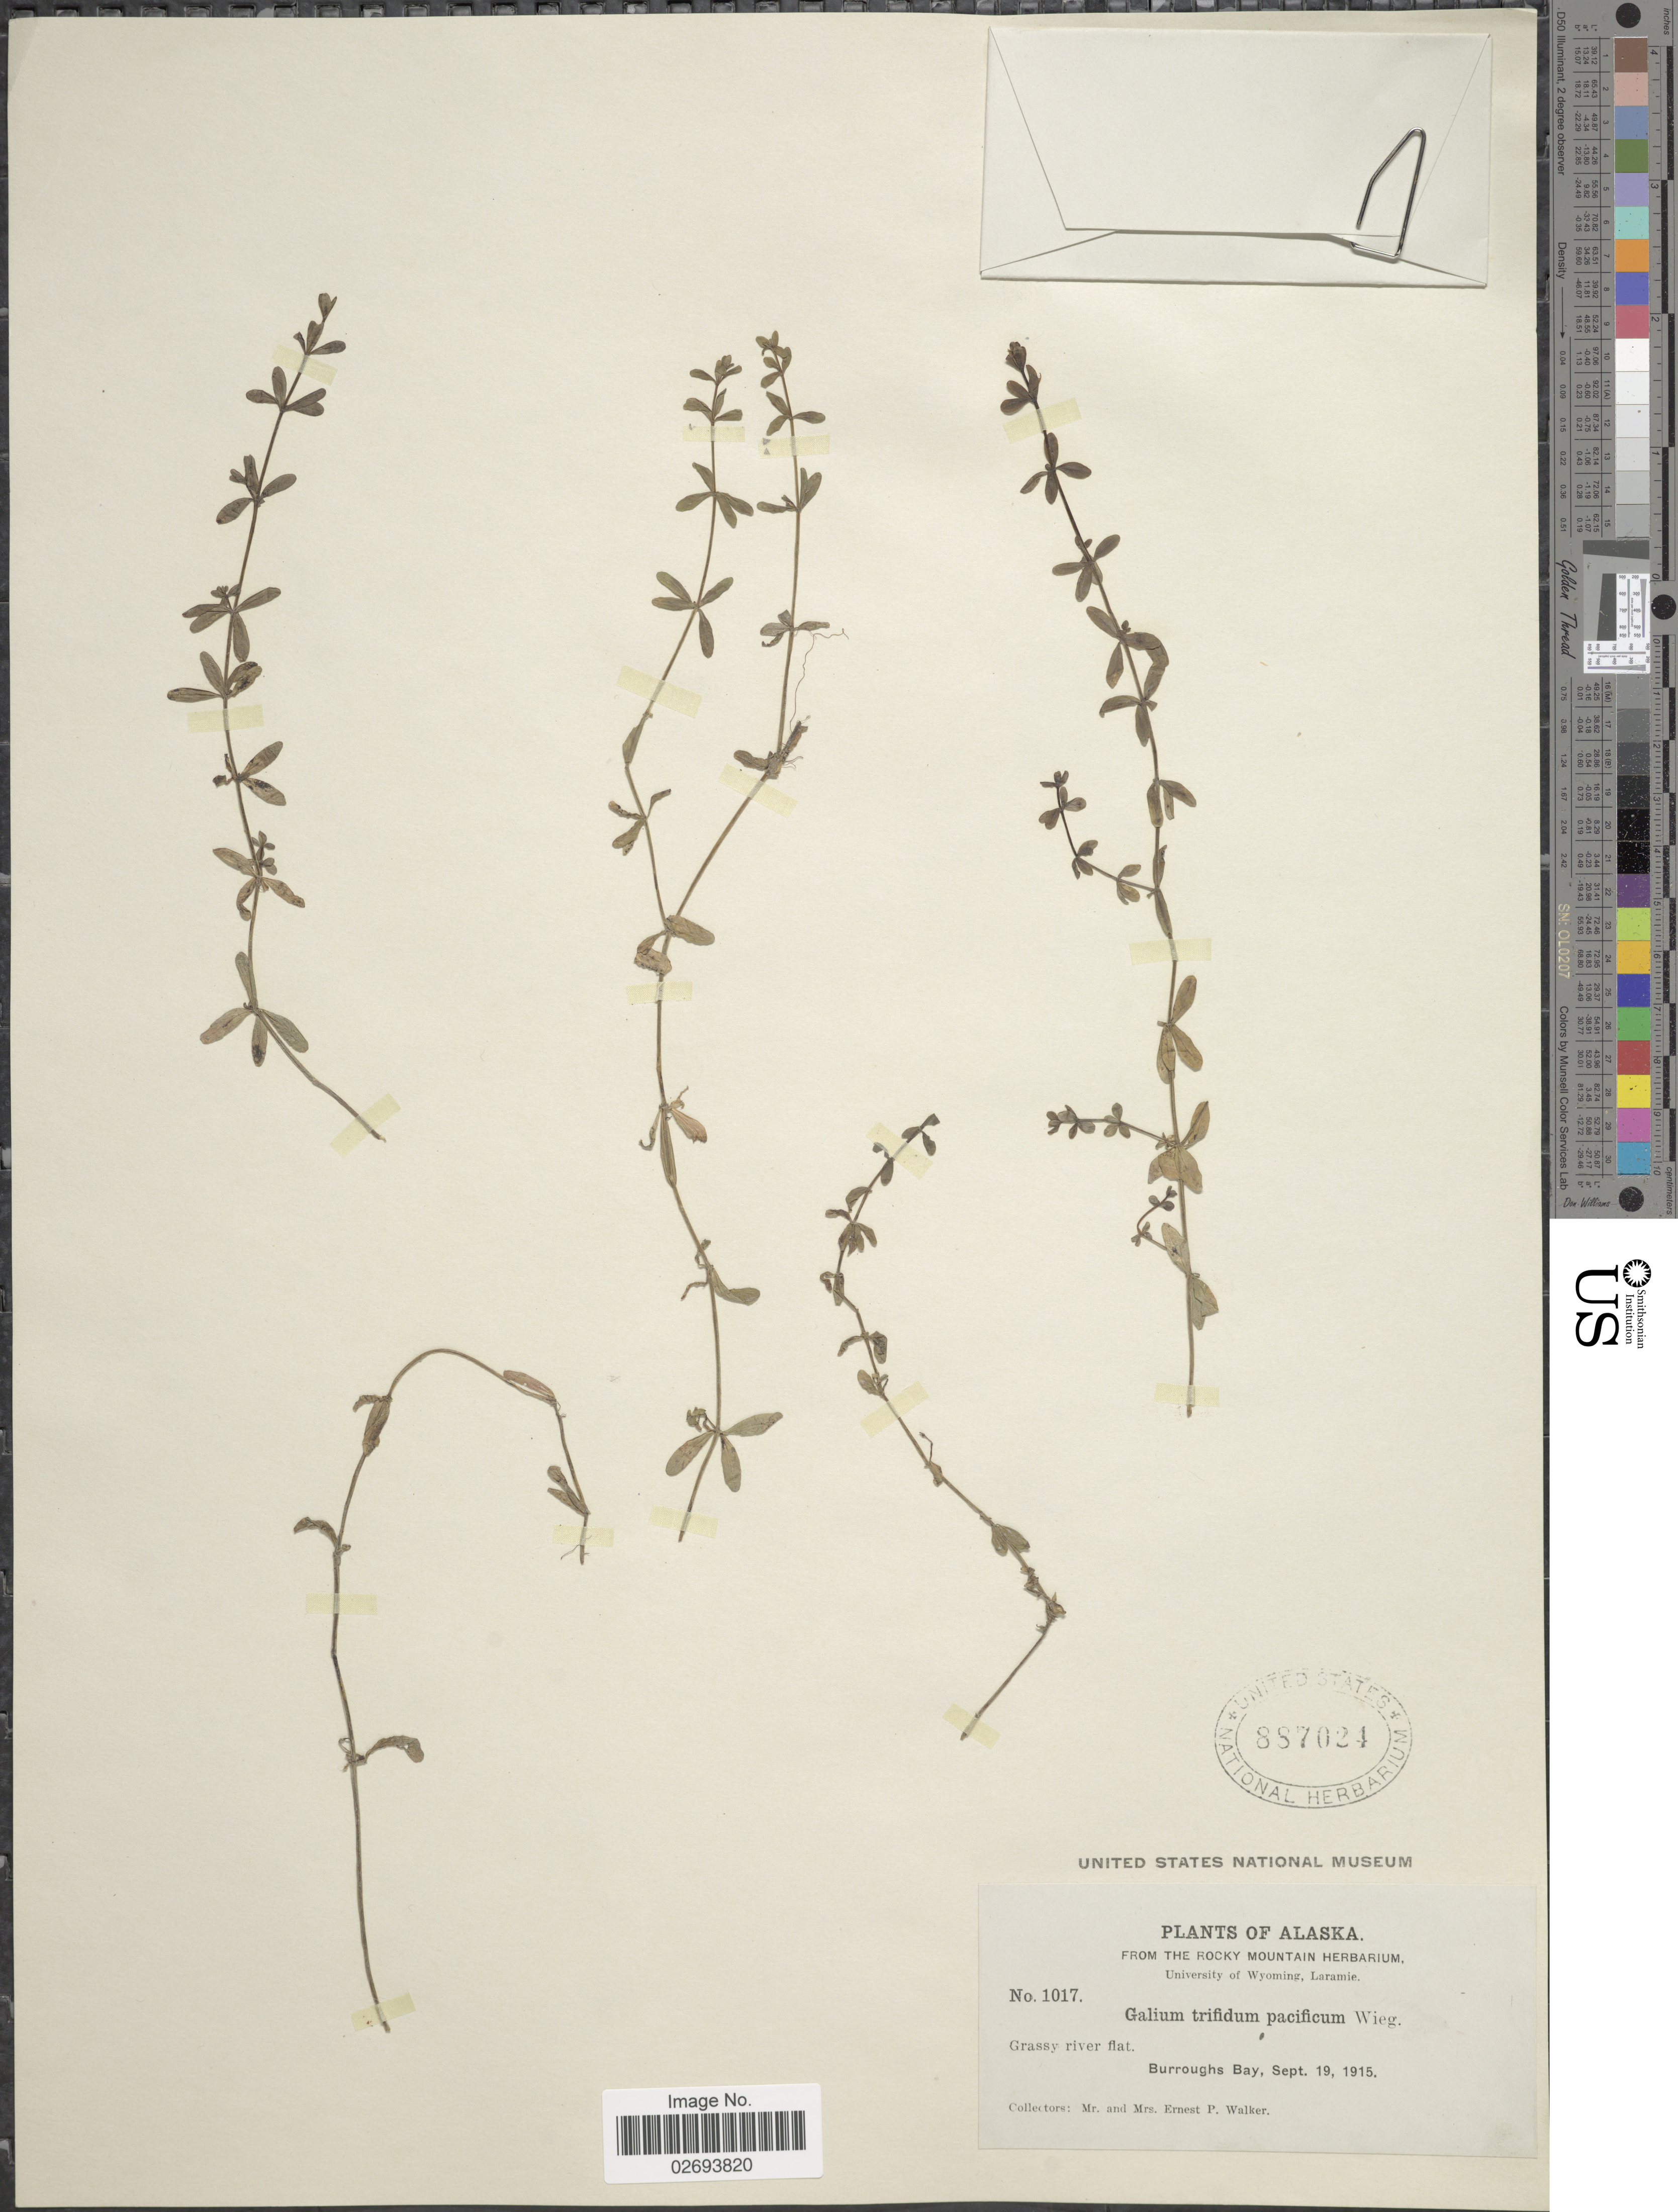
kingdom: Plantae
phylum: Tracheophyta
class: Magnoliopsida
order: Gentianales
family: Rubiaceae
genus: Galium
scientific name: Galium trifidum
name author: L.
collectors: E. P. Walker & E. Walker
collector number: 1017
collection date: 1915-09-19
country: United States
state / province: Alaska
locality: Grassy river flat, Burroughs Bay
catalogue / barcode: US 887024